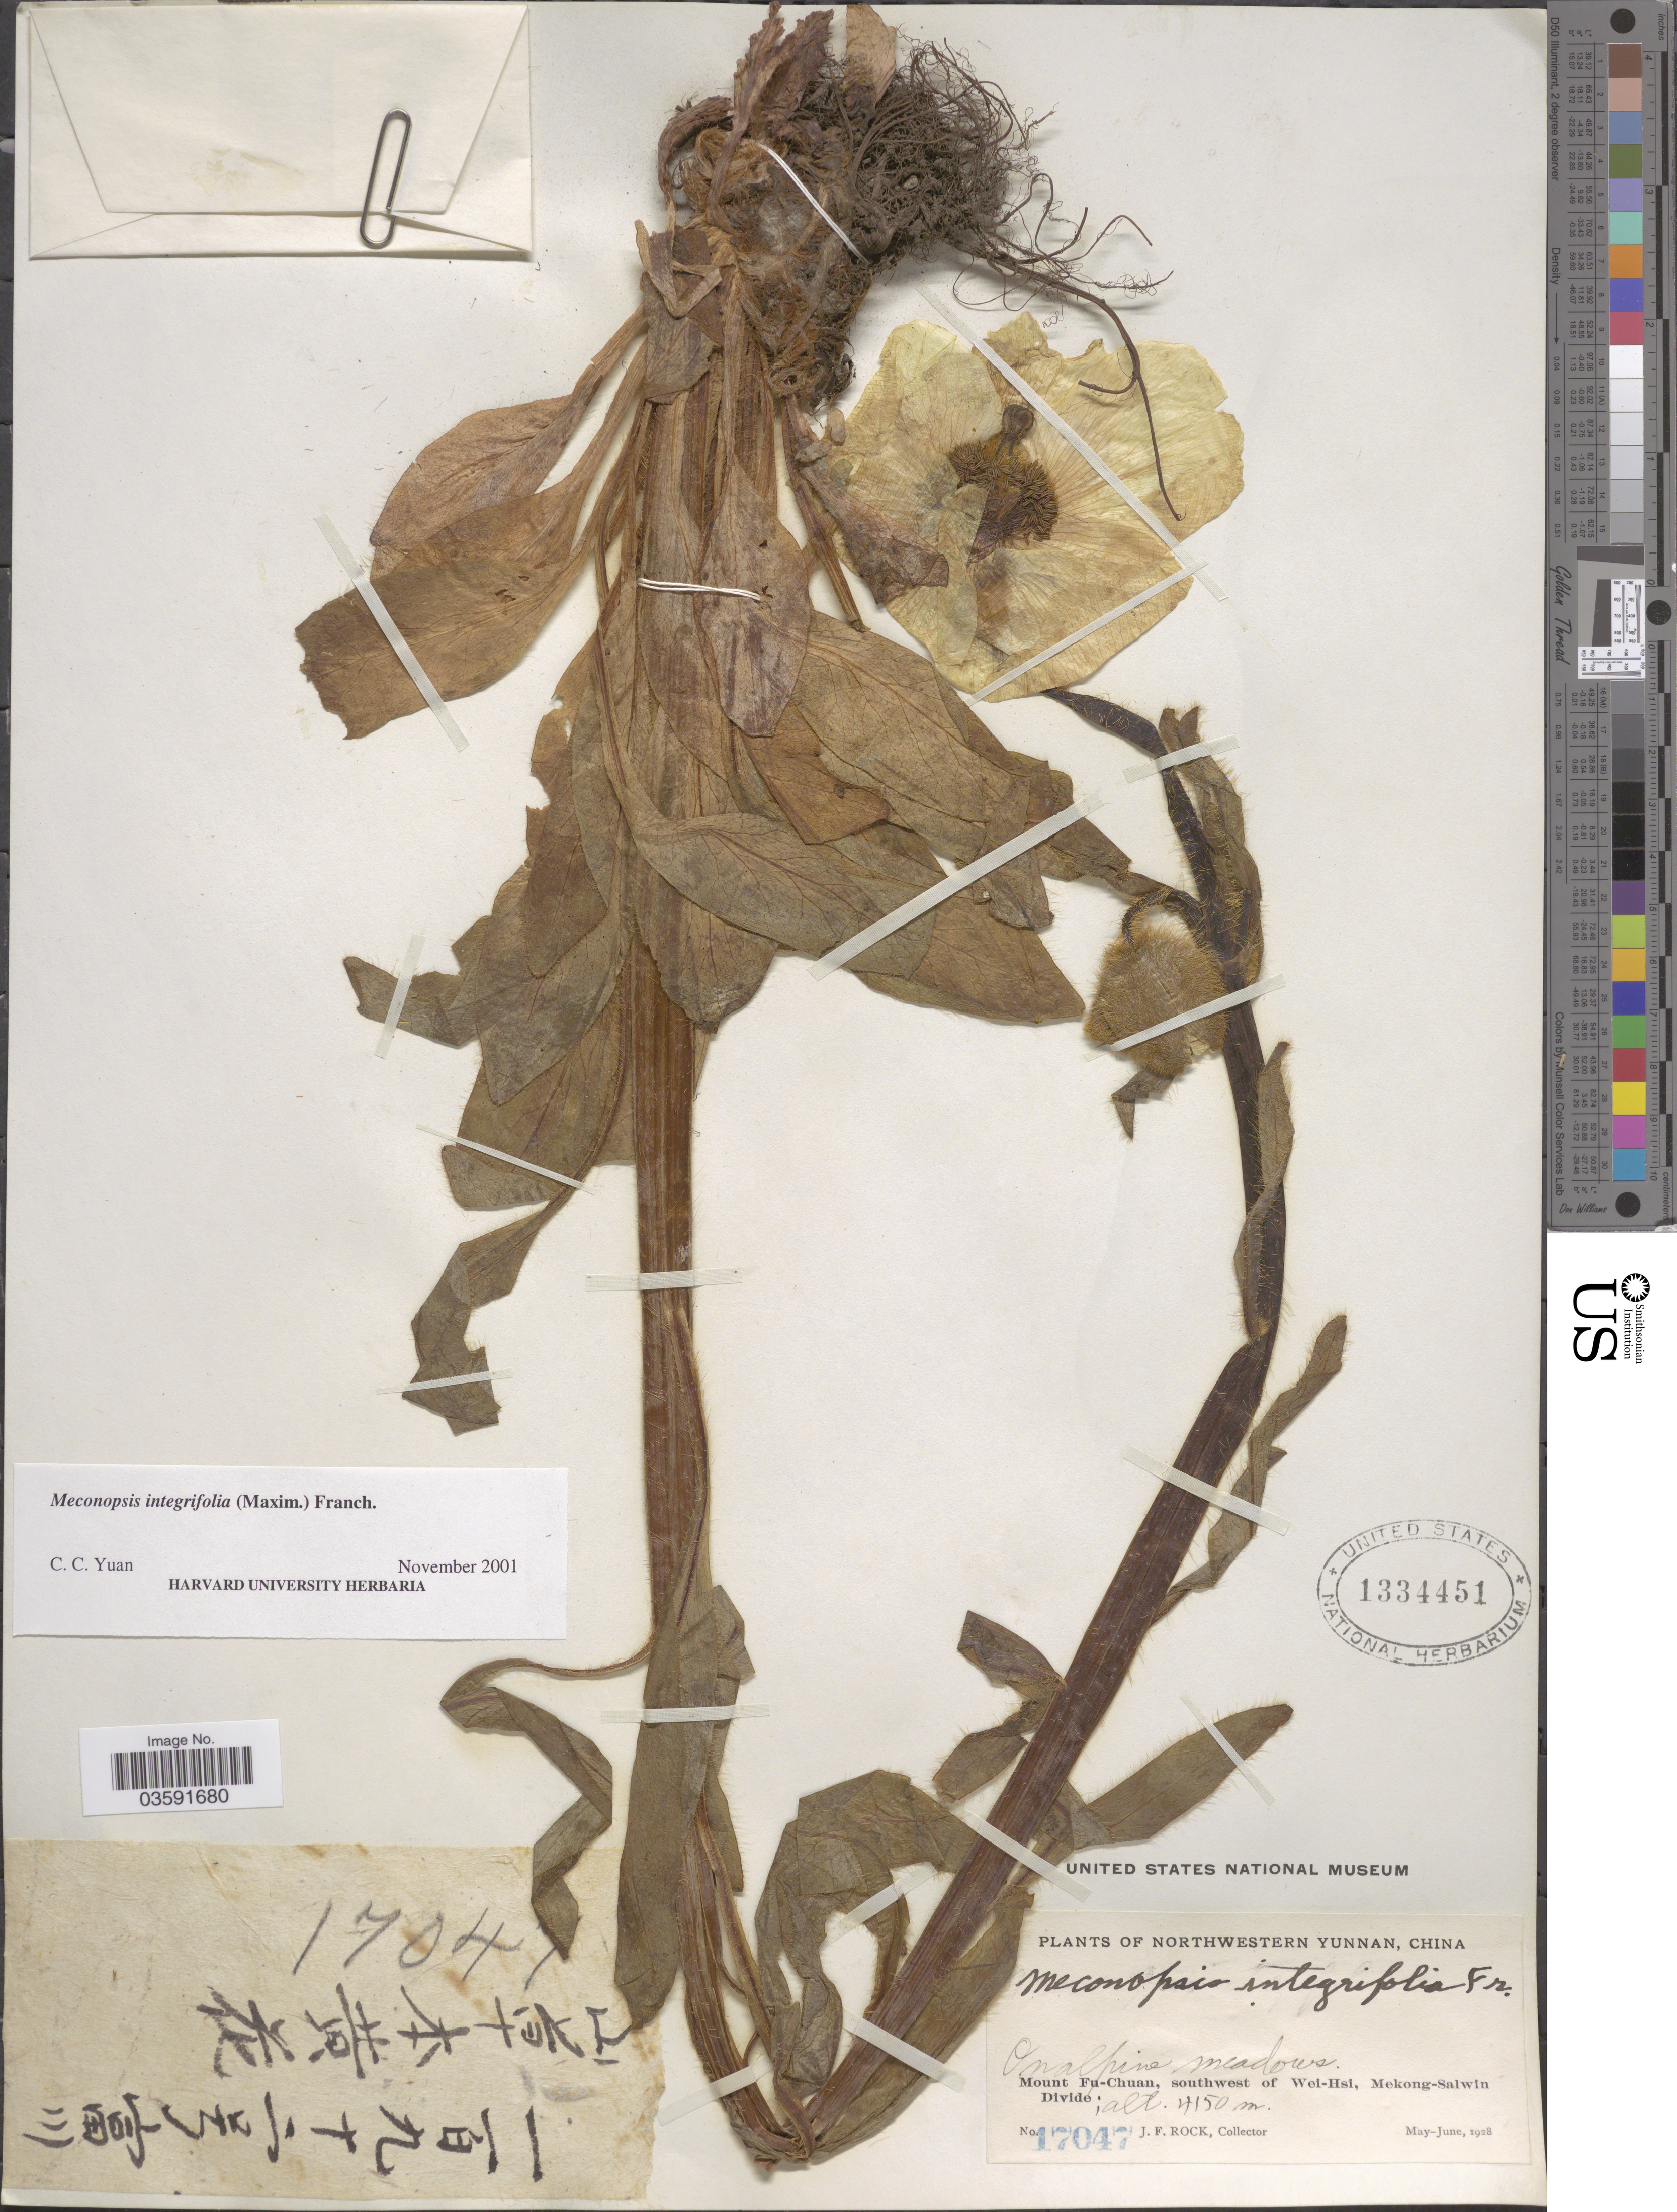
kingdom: Plantae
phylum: Tracheophyta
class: Magnoliopsida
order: Ranunculales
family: Papaveraceae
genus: Meconopsis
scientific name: Meconopsis integrifolia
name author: (Maxim.) Franch.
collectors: J. Rock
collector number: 17047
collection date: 1928-05/1928-06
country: China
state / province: Yunnan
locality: Northwestern Yunnan. Mount Fu-Chuan, southwest of Wei-Hsi, Mekong-Salwin Divide.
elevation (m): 4150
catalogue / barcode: US 1334451